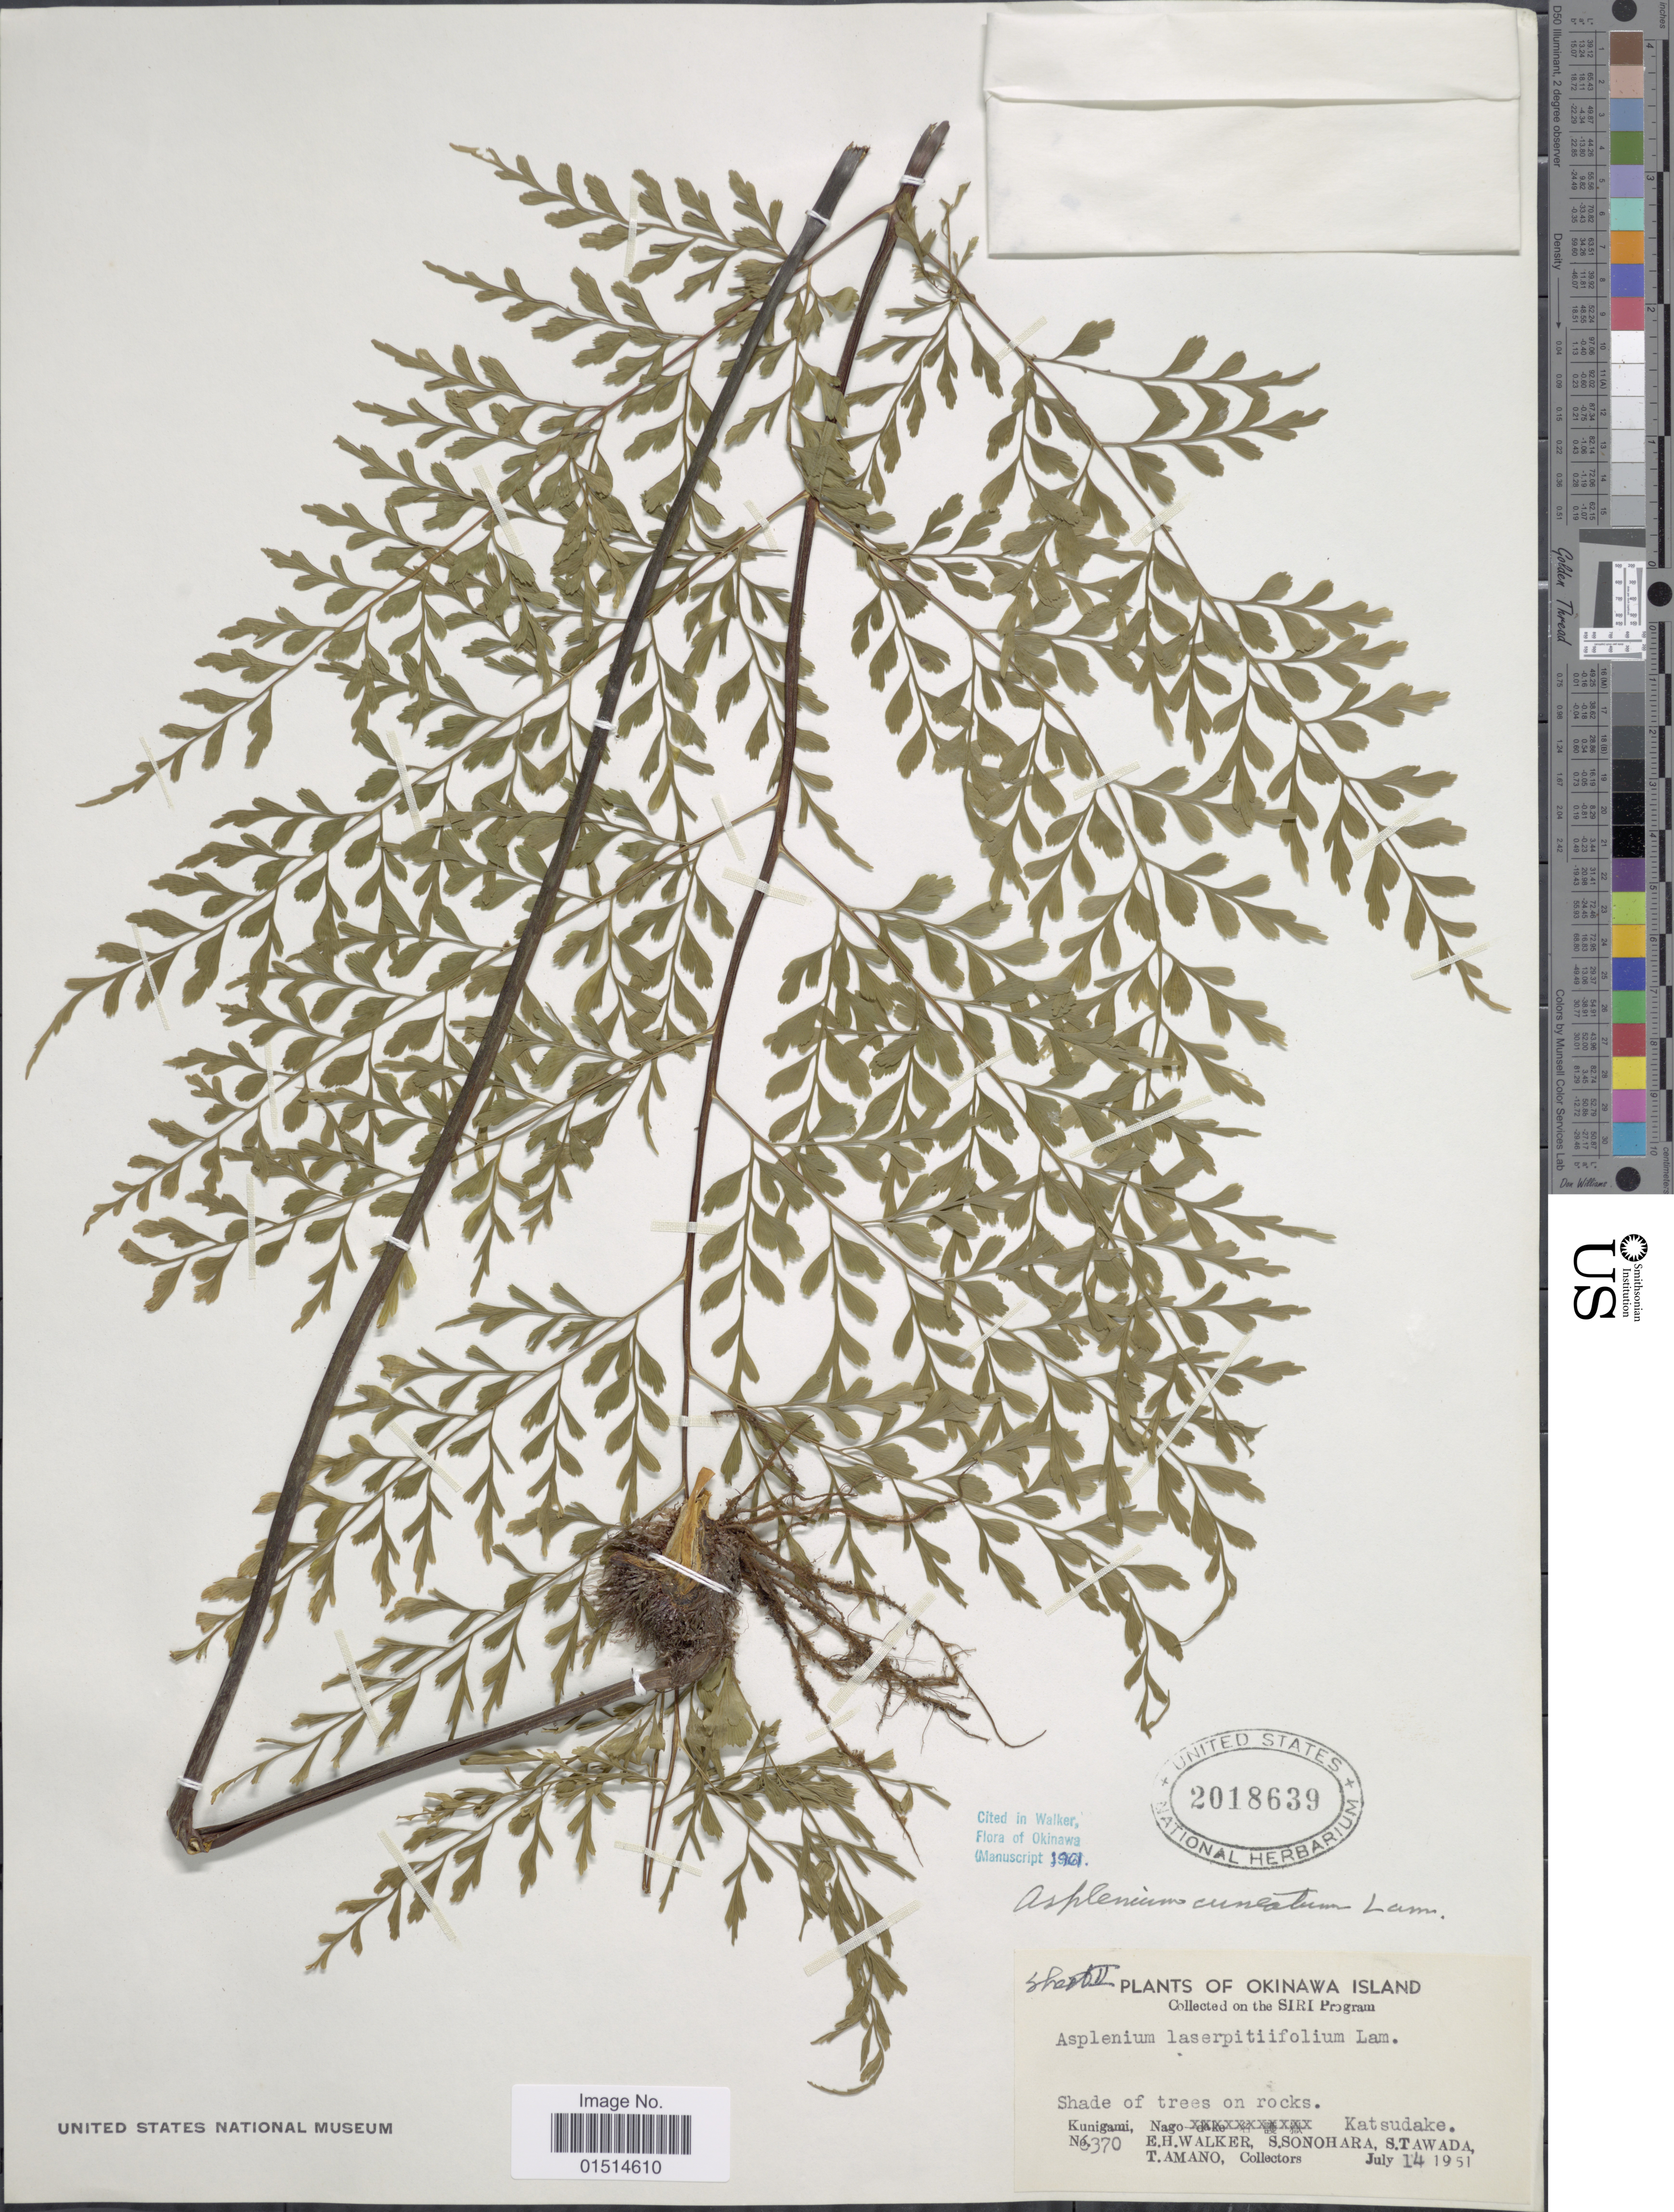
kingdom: Plantae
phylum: Tracheophyta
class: Polypodiopsida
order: Polypodiales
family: Aspleniaceae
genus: Asplenium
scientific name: Asplenium cuneatum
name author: Lam.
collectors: E. H. Walker, S. Sonohara, S. Tawada & T. Amano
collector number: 6370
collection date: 1951-07-14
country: Japan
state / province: Okinawa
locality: Okinawa Island, shade of trees on rocks, Kunigami, Nago, Kat Sudake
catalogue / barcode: US 2018639